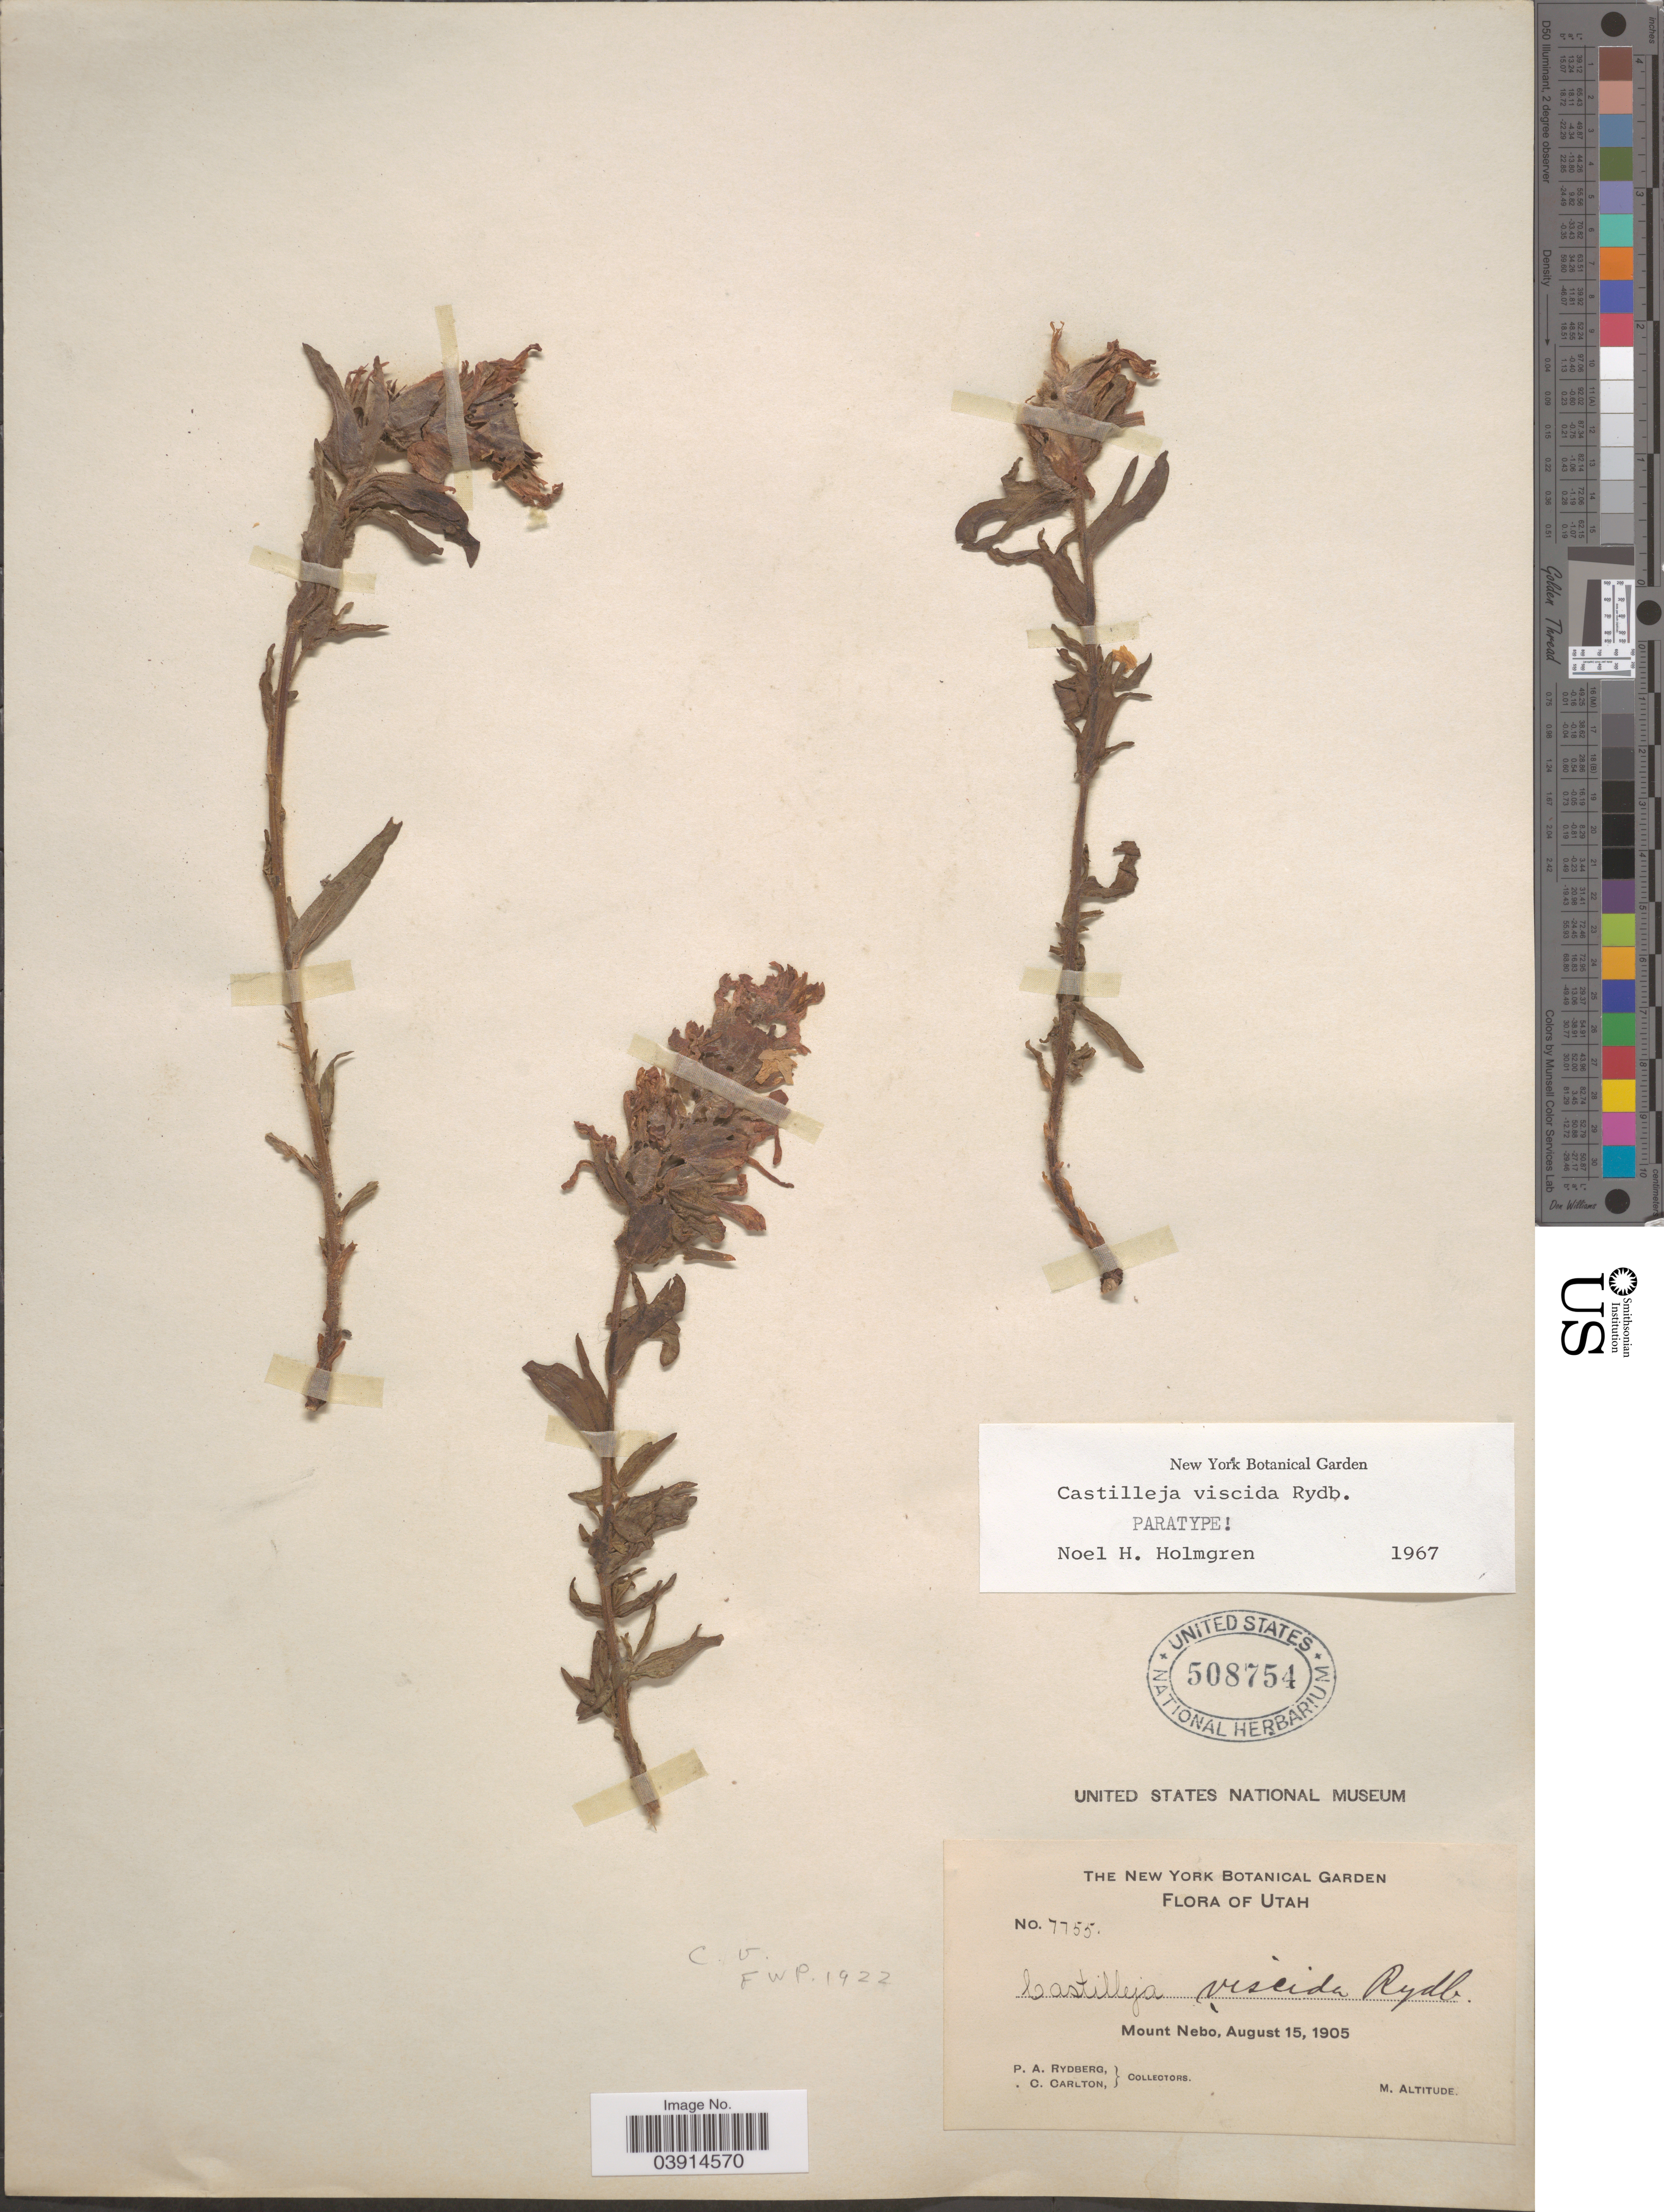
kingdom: Plantae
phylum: Tracheophyta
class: Magnoliopsida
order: Lamiales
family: Orobanchaceae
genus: Castilleja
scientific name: Castilleja viscida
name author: Rydb.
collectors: P. A. Rydberg & C. Carlton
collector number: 7755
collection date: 1905-08-15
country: United States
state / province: Utah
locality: Mount Nebo.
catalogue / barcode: US 508754